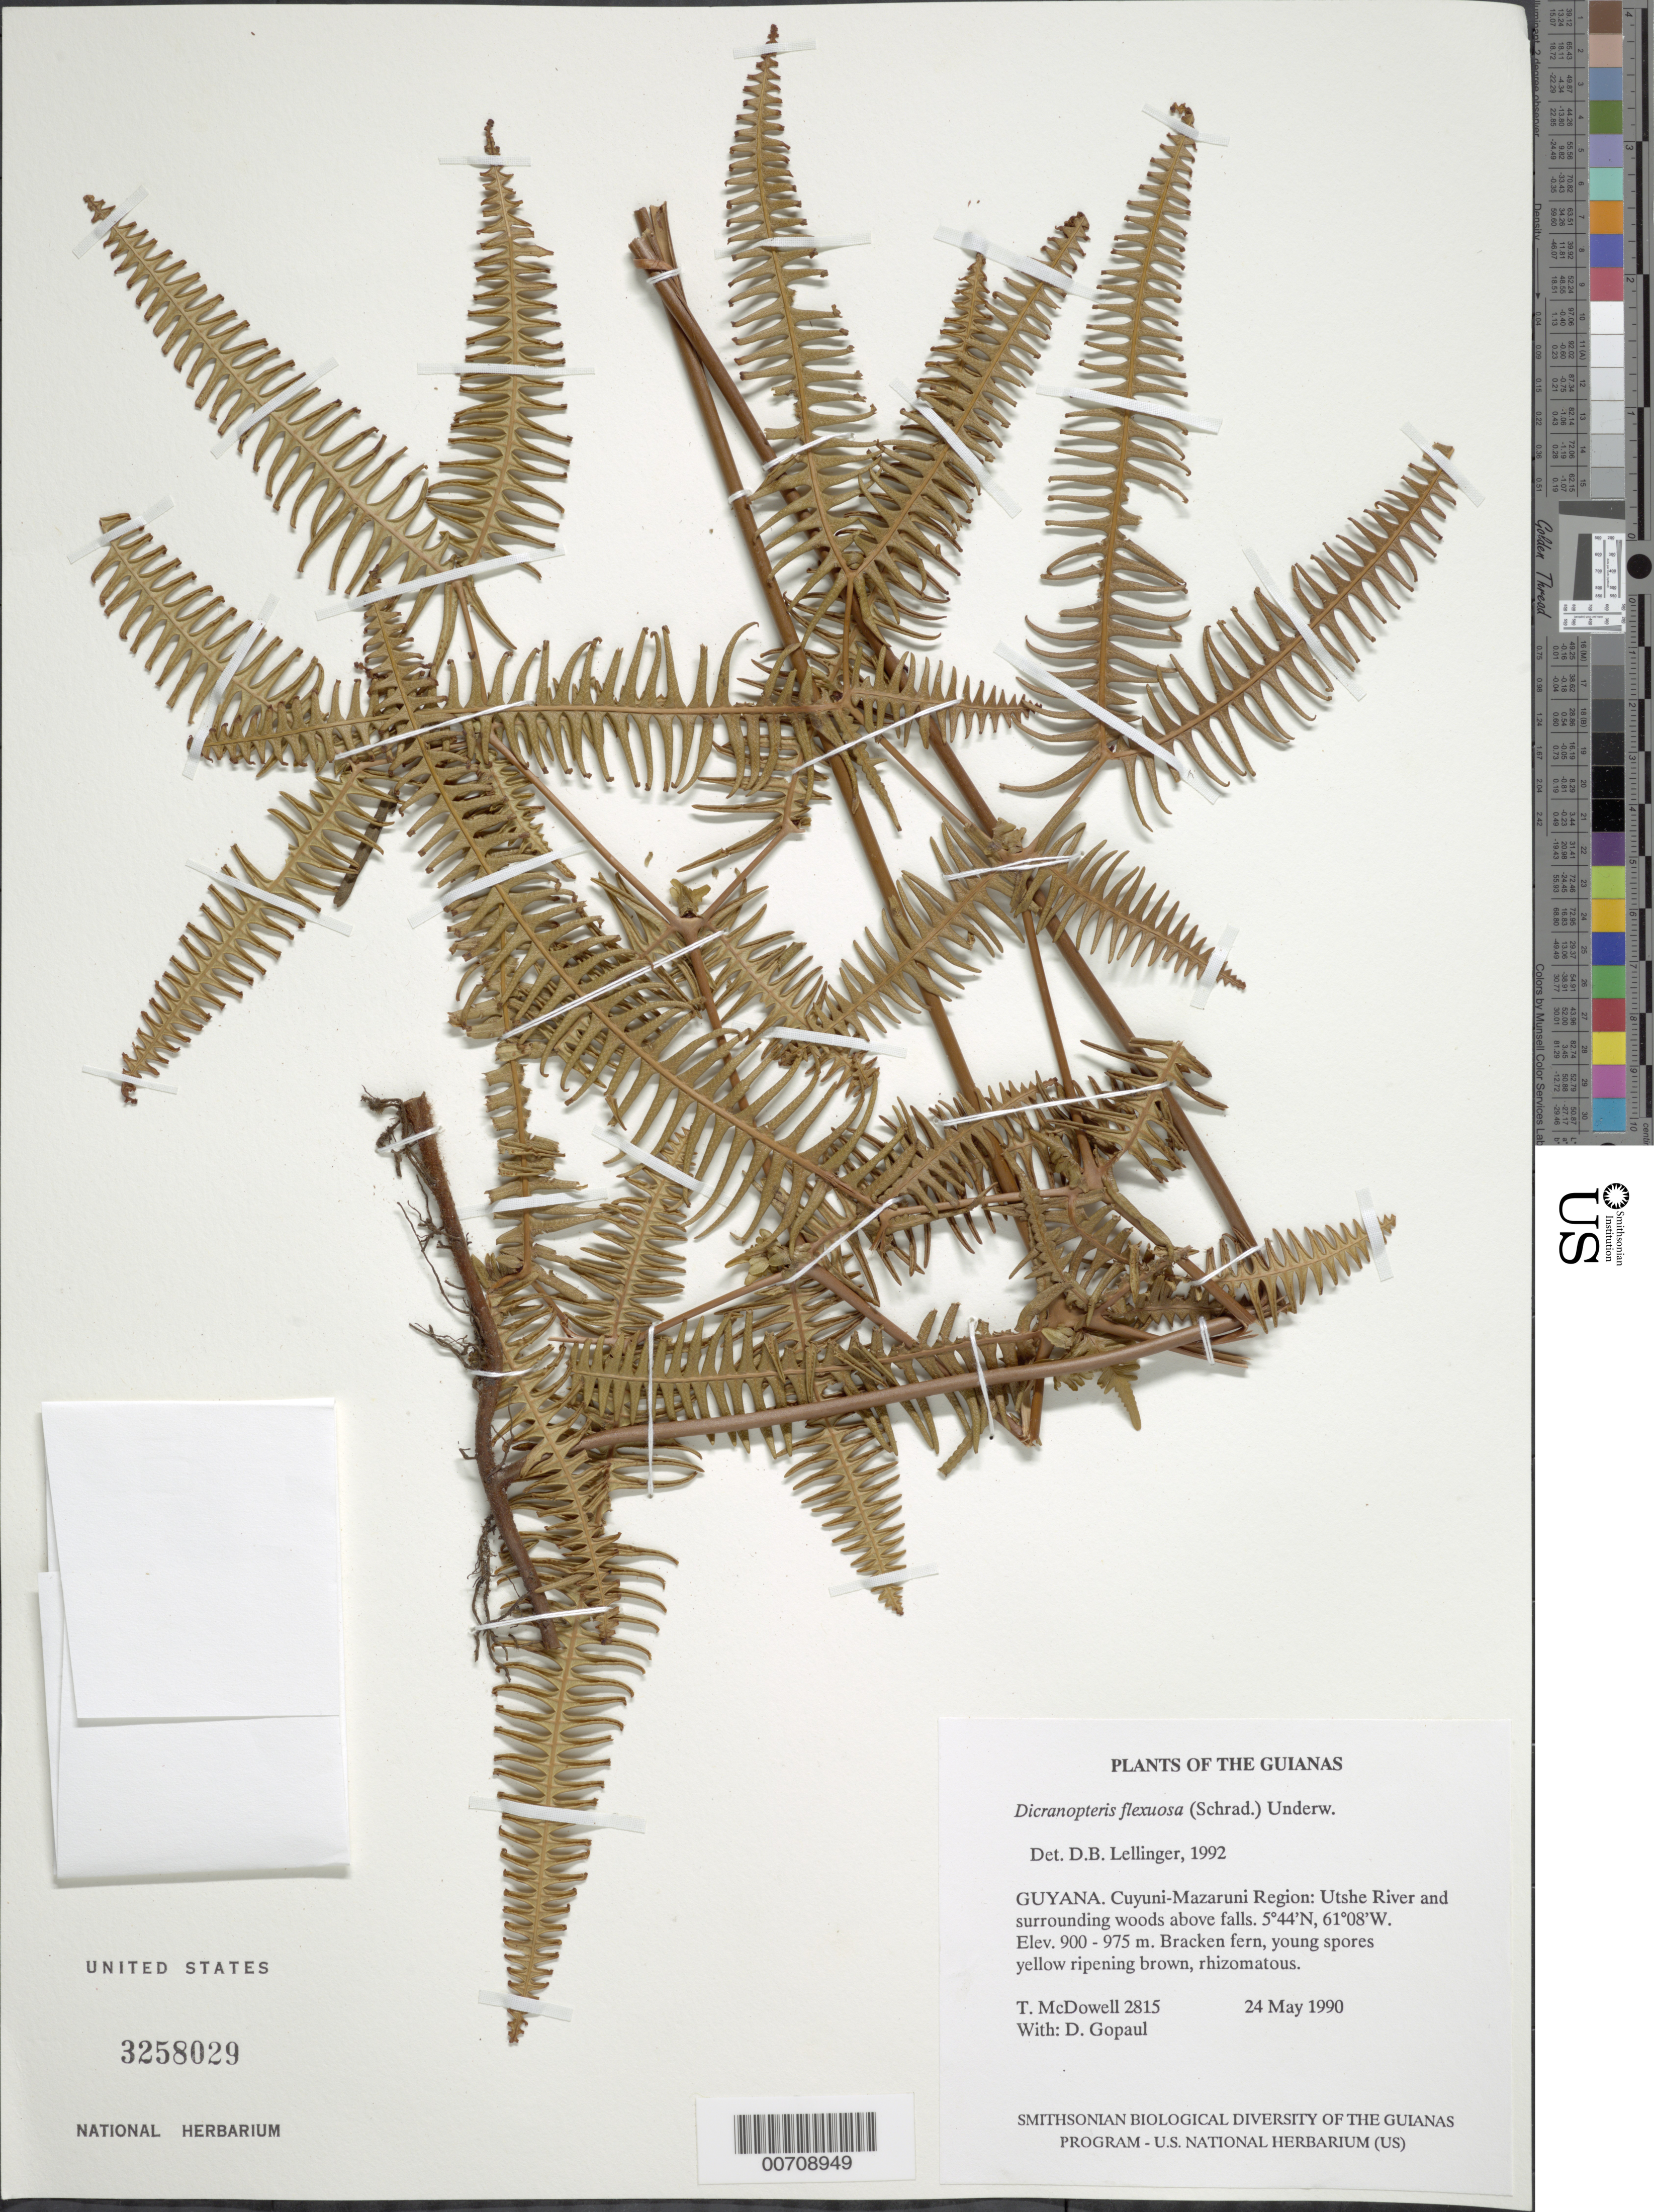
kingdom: Plantae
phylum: Tracheophyta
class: Polypodiopsida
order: Gleicheniales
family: Gleicheniaceae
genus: Dicranopteris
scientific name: Dicranopteris flexuosa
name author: (Schrad.) Underw.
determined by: Lellinger, David B., (BOT), Smithsonian Institution - National Museum of Natural History (UNITED STATES)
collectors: T. McDowell & D. Gopaul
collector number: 2815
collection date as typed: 24 May 1990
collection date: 1990-05-24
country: Guyana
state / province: Cuyuni-Mazaruni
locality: Utshi River and Falls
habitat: Along river and surrounding woods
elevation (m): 900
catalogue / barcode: US 3258029